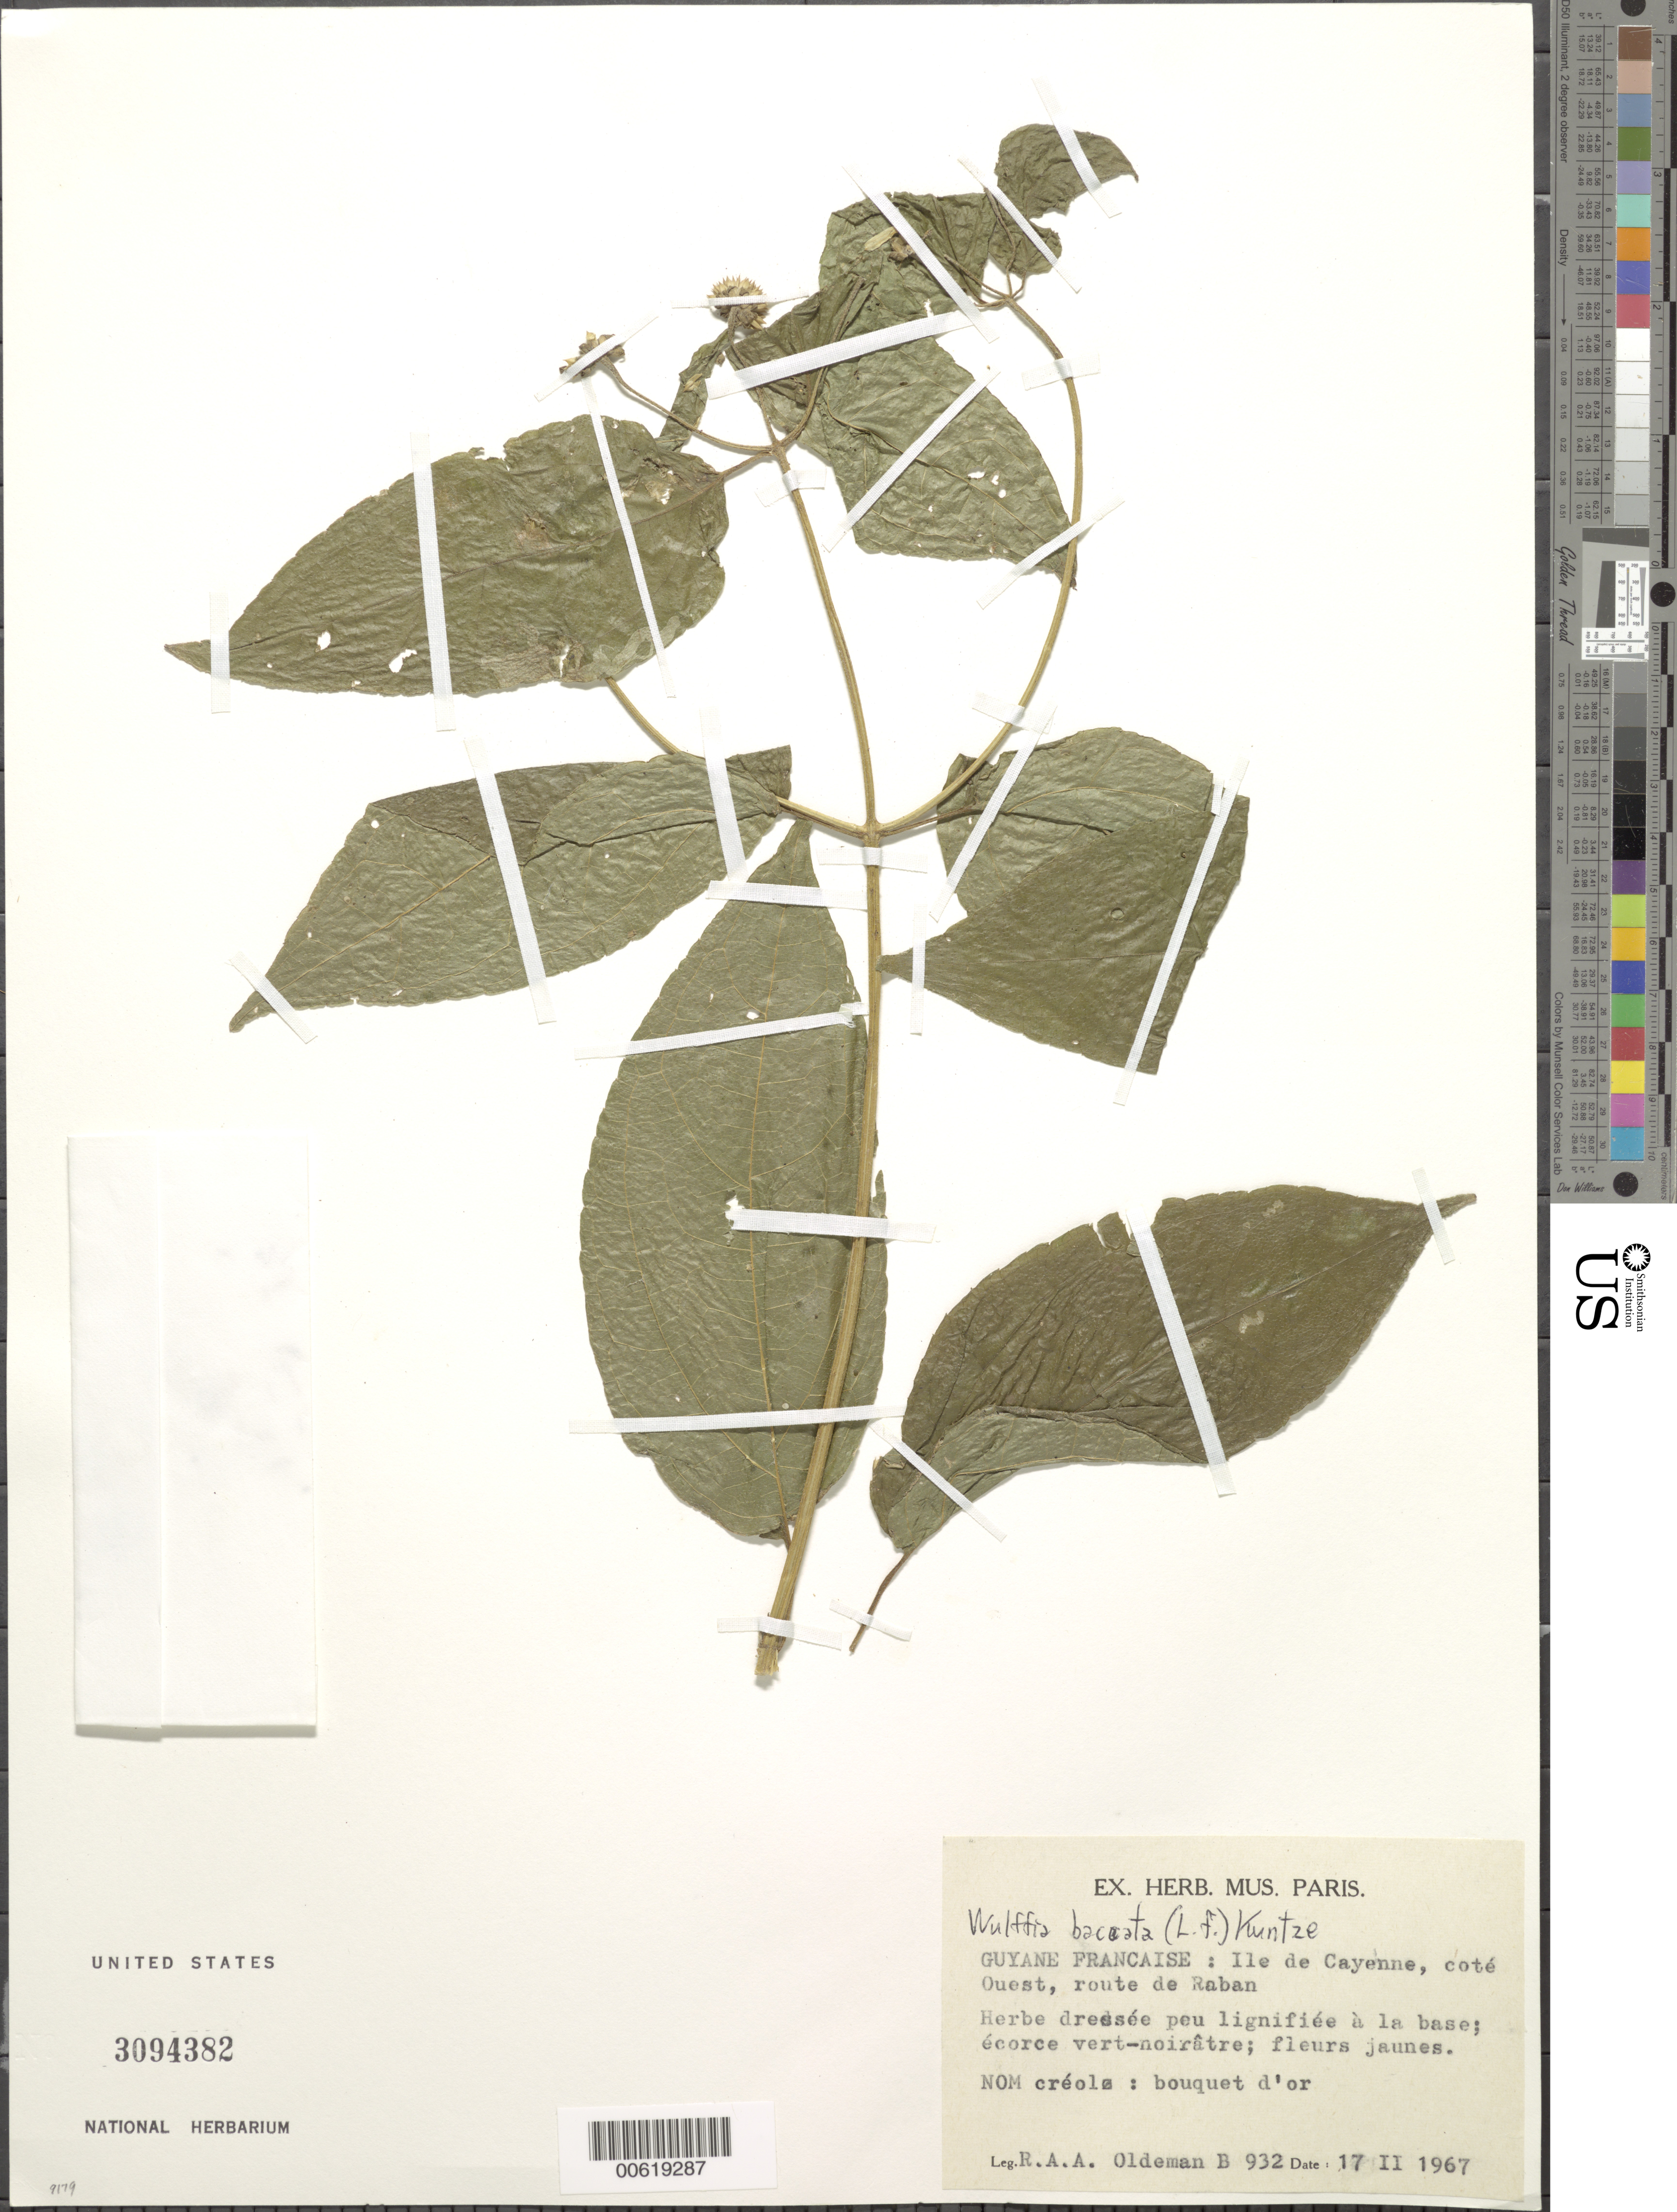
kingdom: Plantae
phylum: Tracheophyta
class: Magnoliopsida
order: Asterales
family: Asteraceae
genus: Wulffia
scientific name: Wulffia baccata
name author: (L. f.) Kuntze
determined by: Robinson, Harold E., (US)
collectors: R. Oldeman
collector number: B 932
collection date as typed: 17-Feb-67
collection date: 1967-02-17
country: French Guiana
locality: Ile de Cayenne, West coast on the Route de Raban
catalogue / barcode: US 3094382